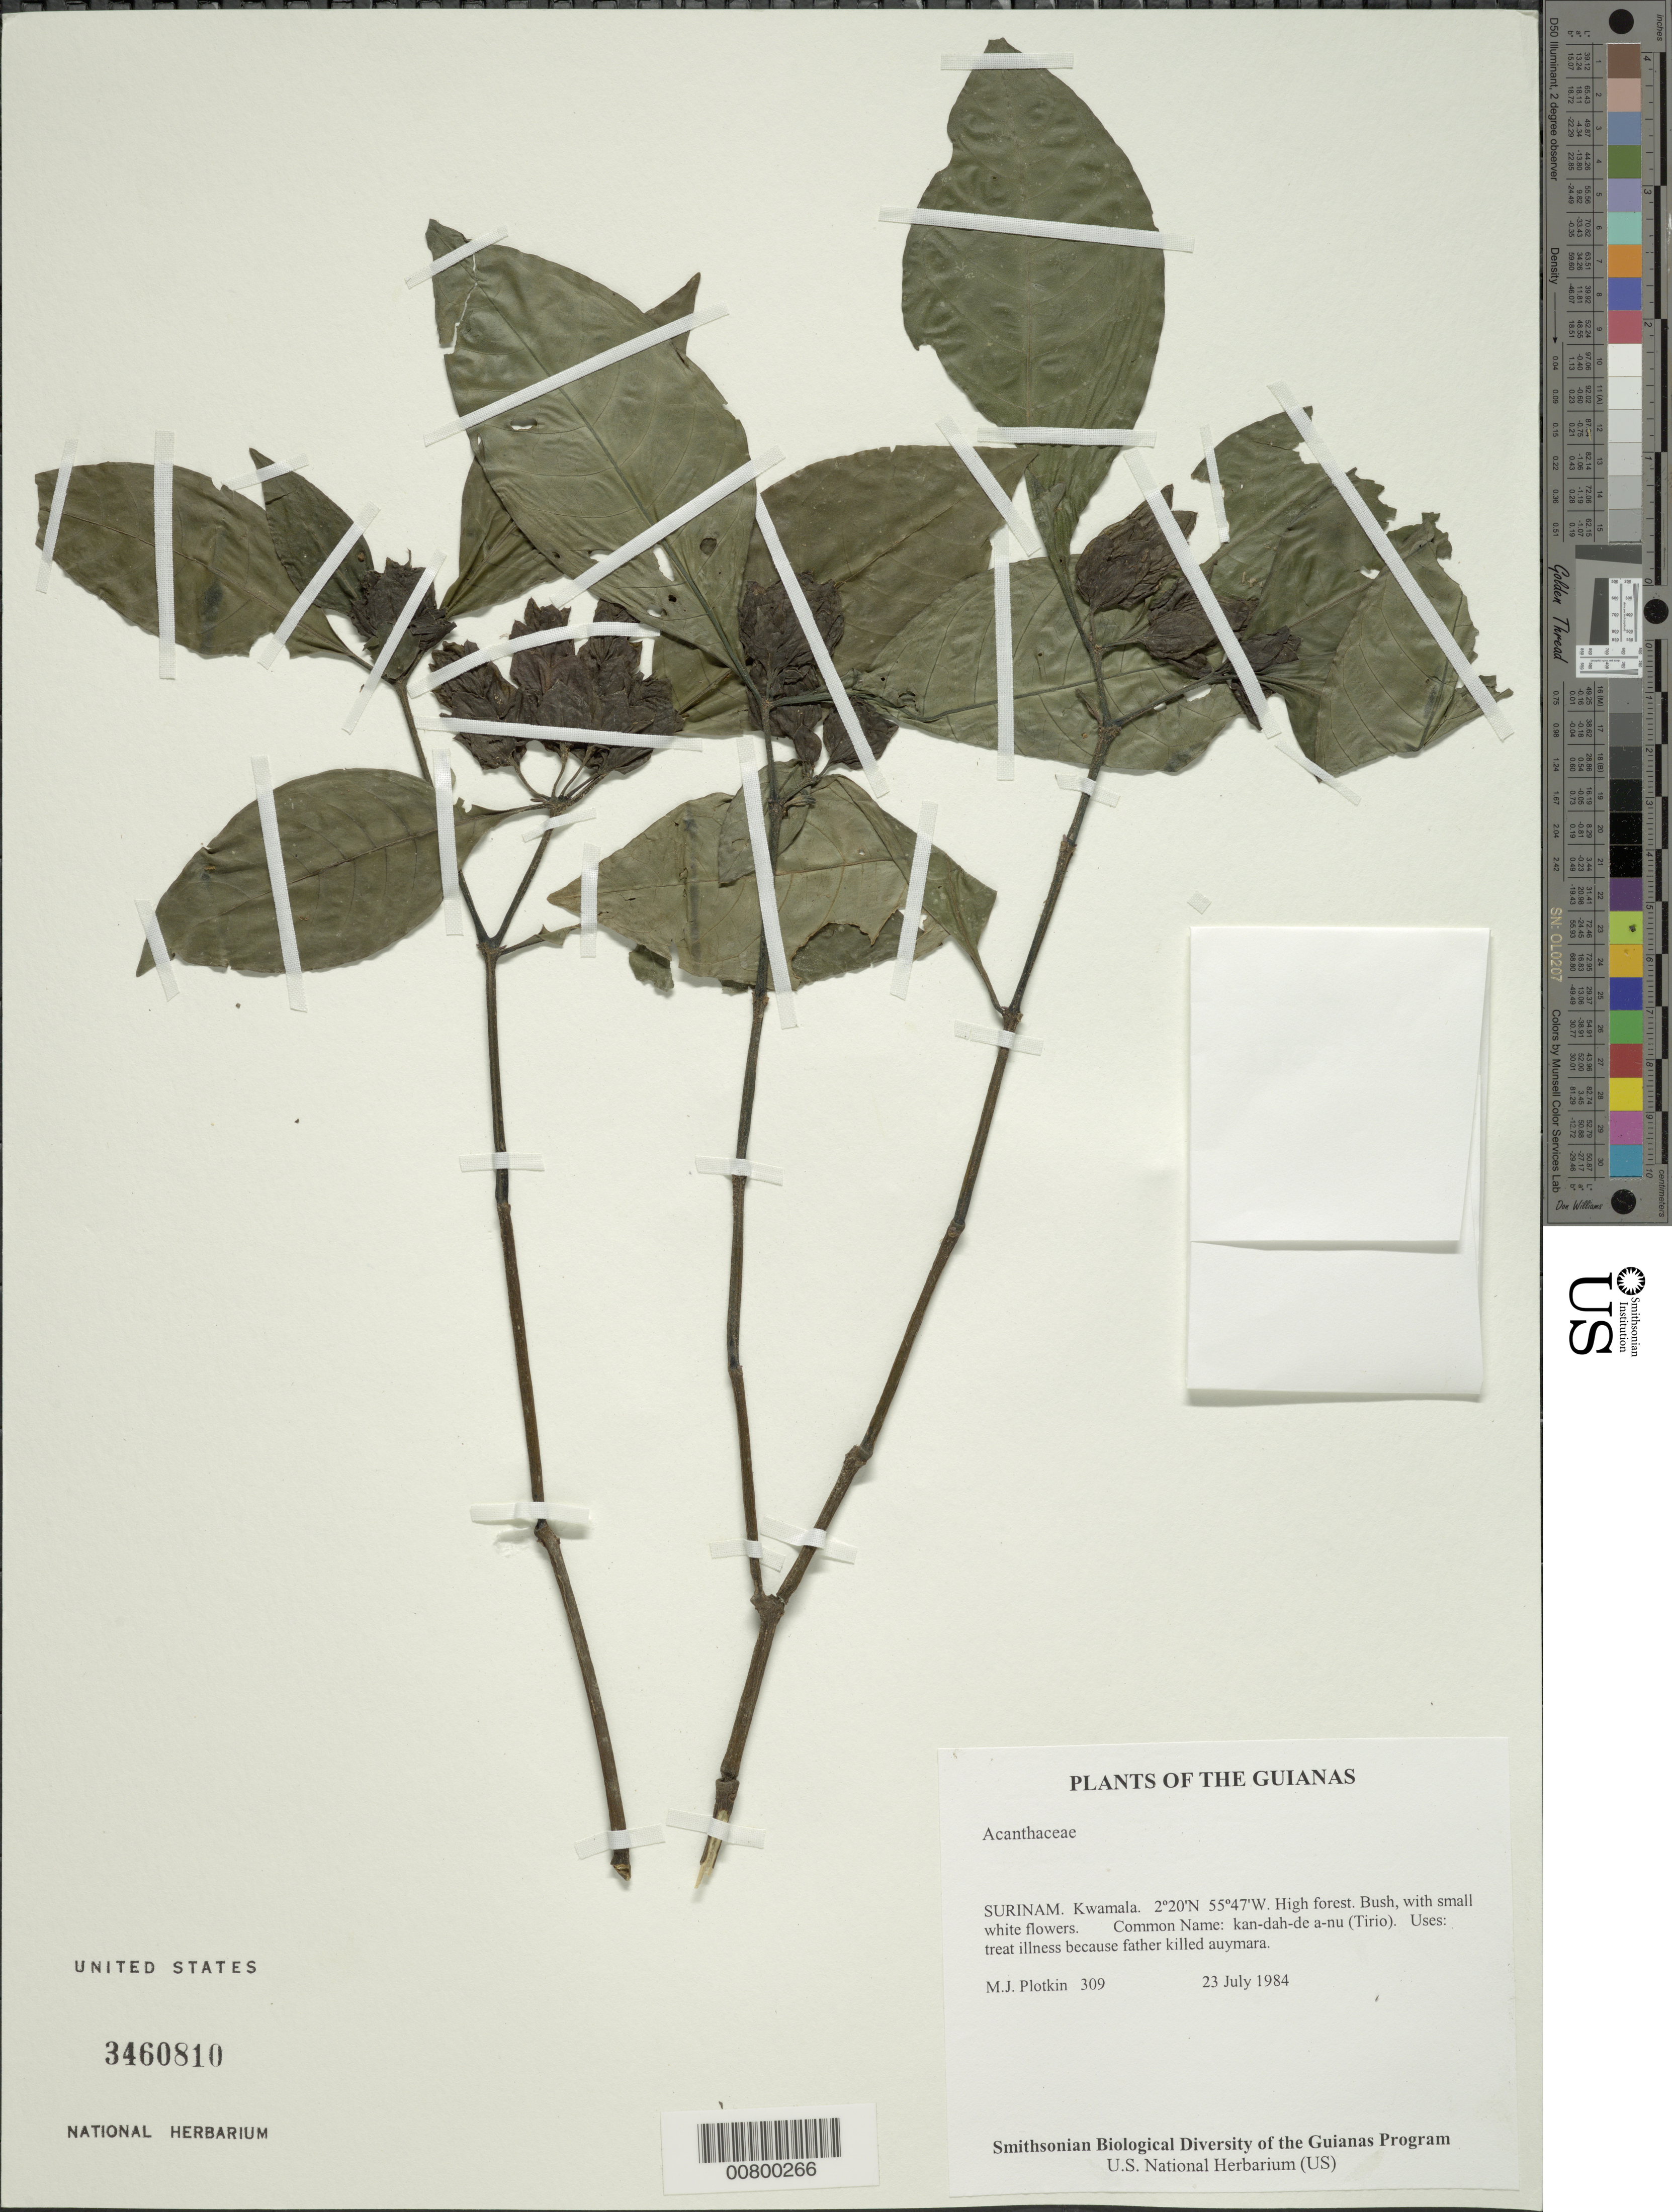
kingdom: Plantae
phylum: Tracheophyta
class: Magnoliopsida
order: Lamiales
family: Acanthaceae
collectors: M. Plotkin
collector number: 309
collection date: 1984-07-23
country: Suriname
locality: The Guianas. Surinam. Kwamala.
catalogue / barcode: US 3460810